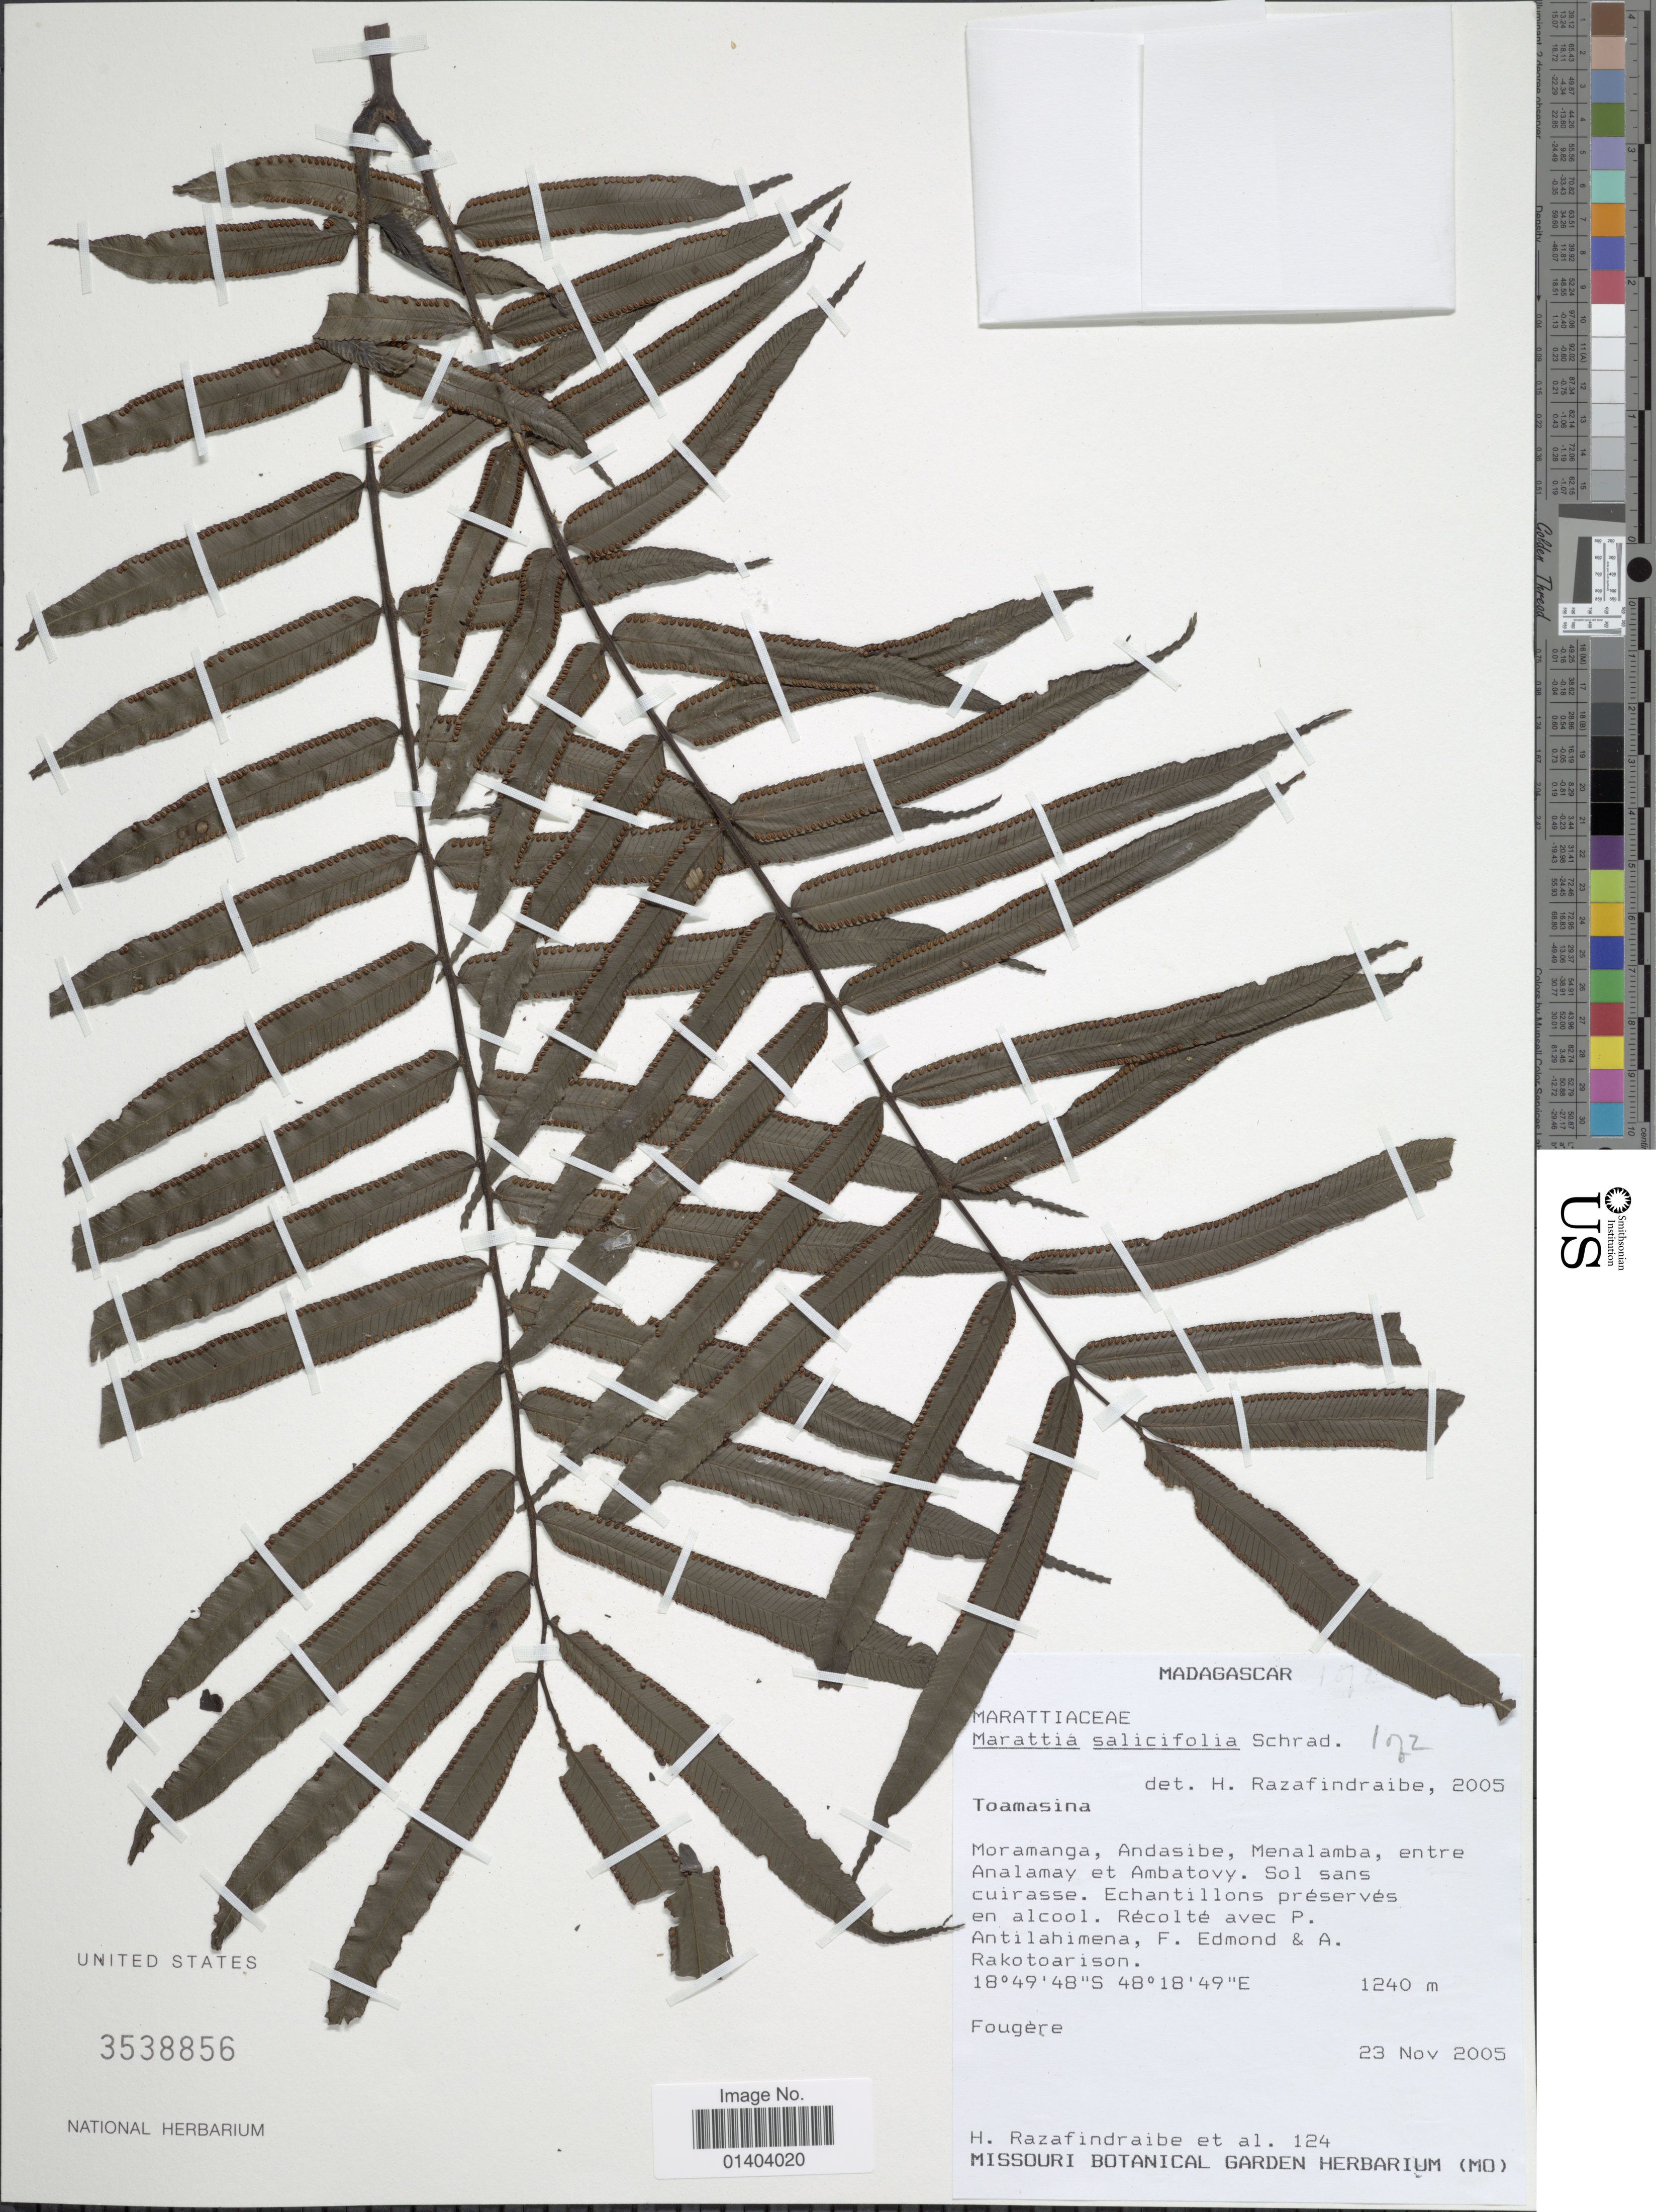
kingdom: Plantae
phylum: Tracheophyta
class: Polypodiopsida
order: Marattiales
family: Marattiaceae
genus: Ptisana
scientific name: Ptisana fraxinea var. salicifolia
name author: (Schrad.) Murdock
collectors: H. Razafindrabe & et al.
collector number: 124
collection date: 2005-11-23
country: Madagascar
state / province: Alaotra Mangoro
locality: Moramanga, Andasibe, menalamba, entre Analamay et Ambatovy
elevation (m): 1240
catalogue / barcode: US 3538856